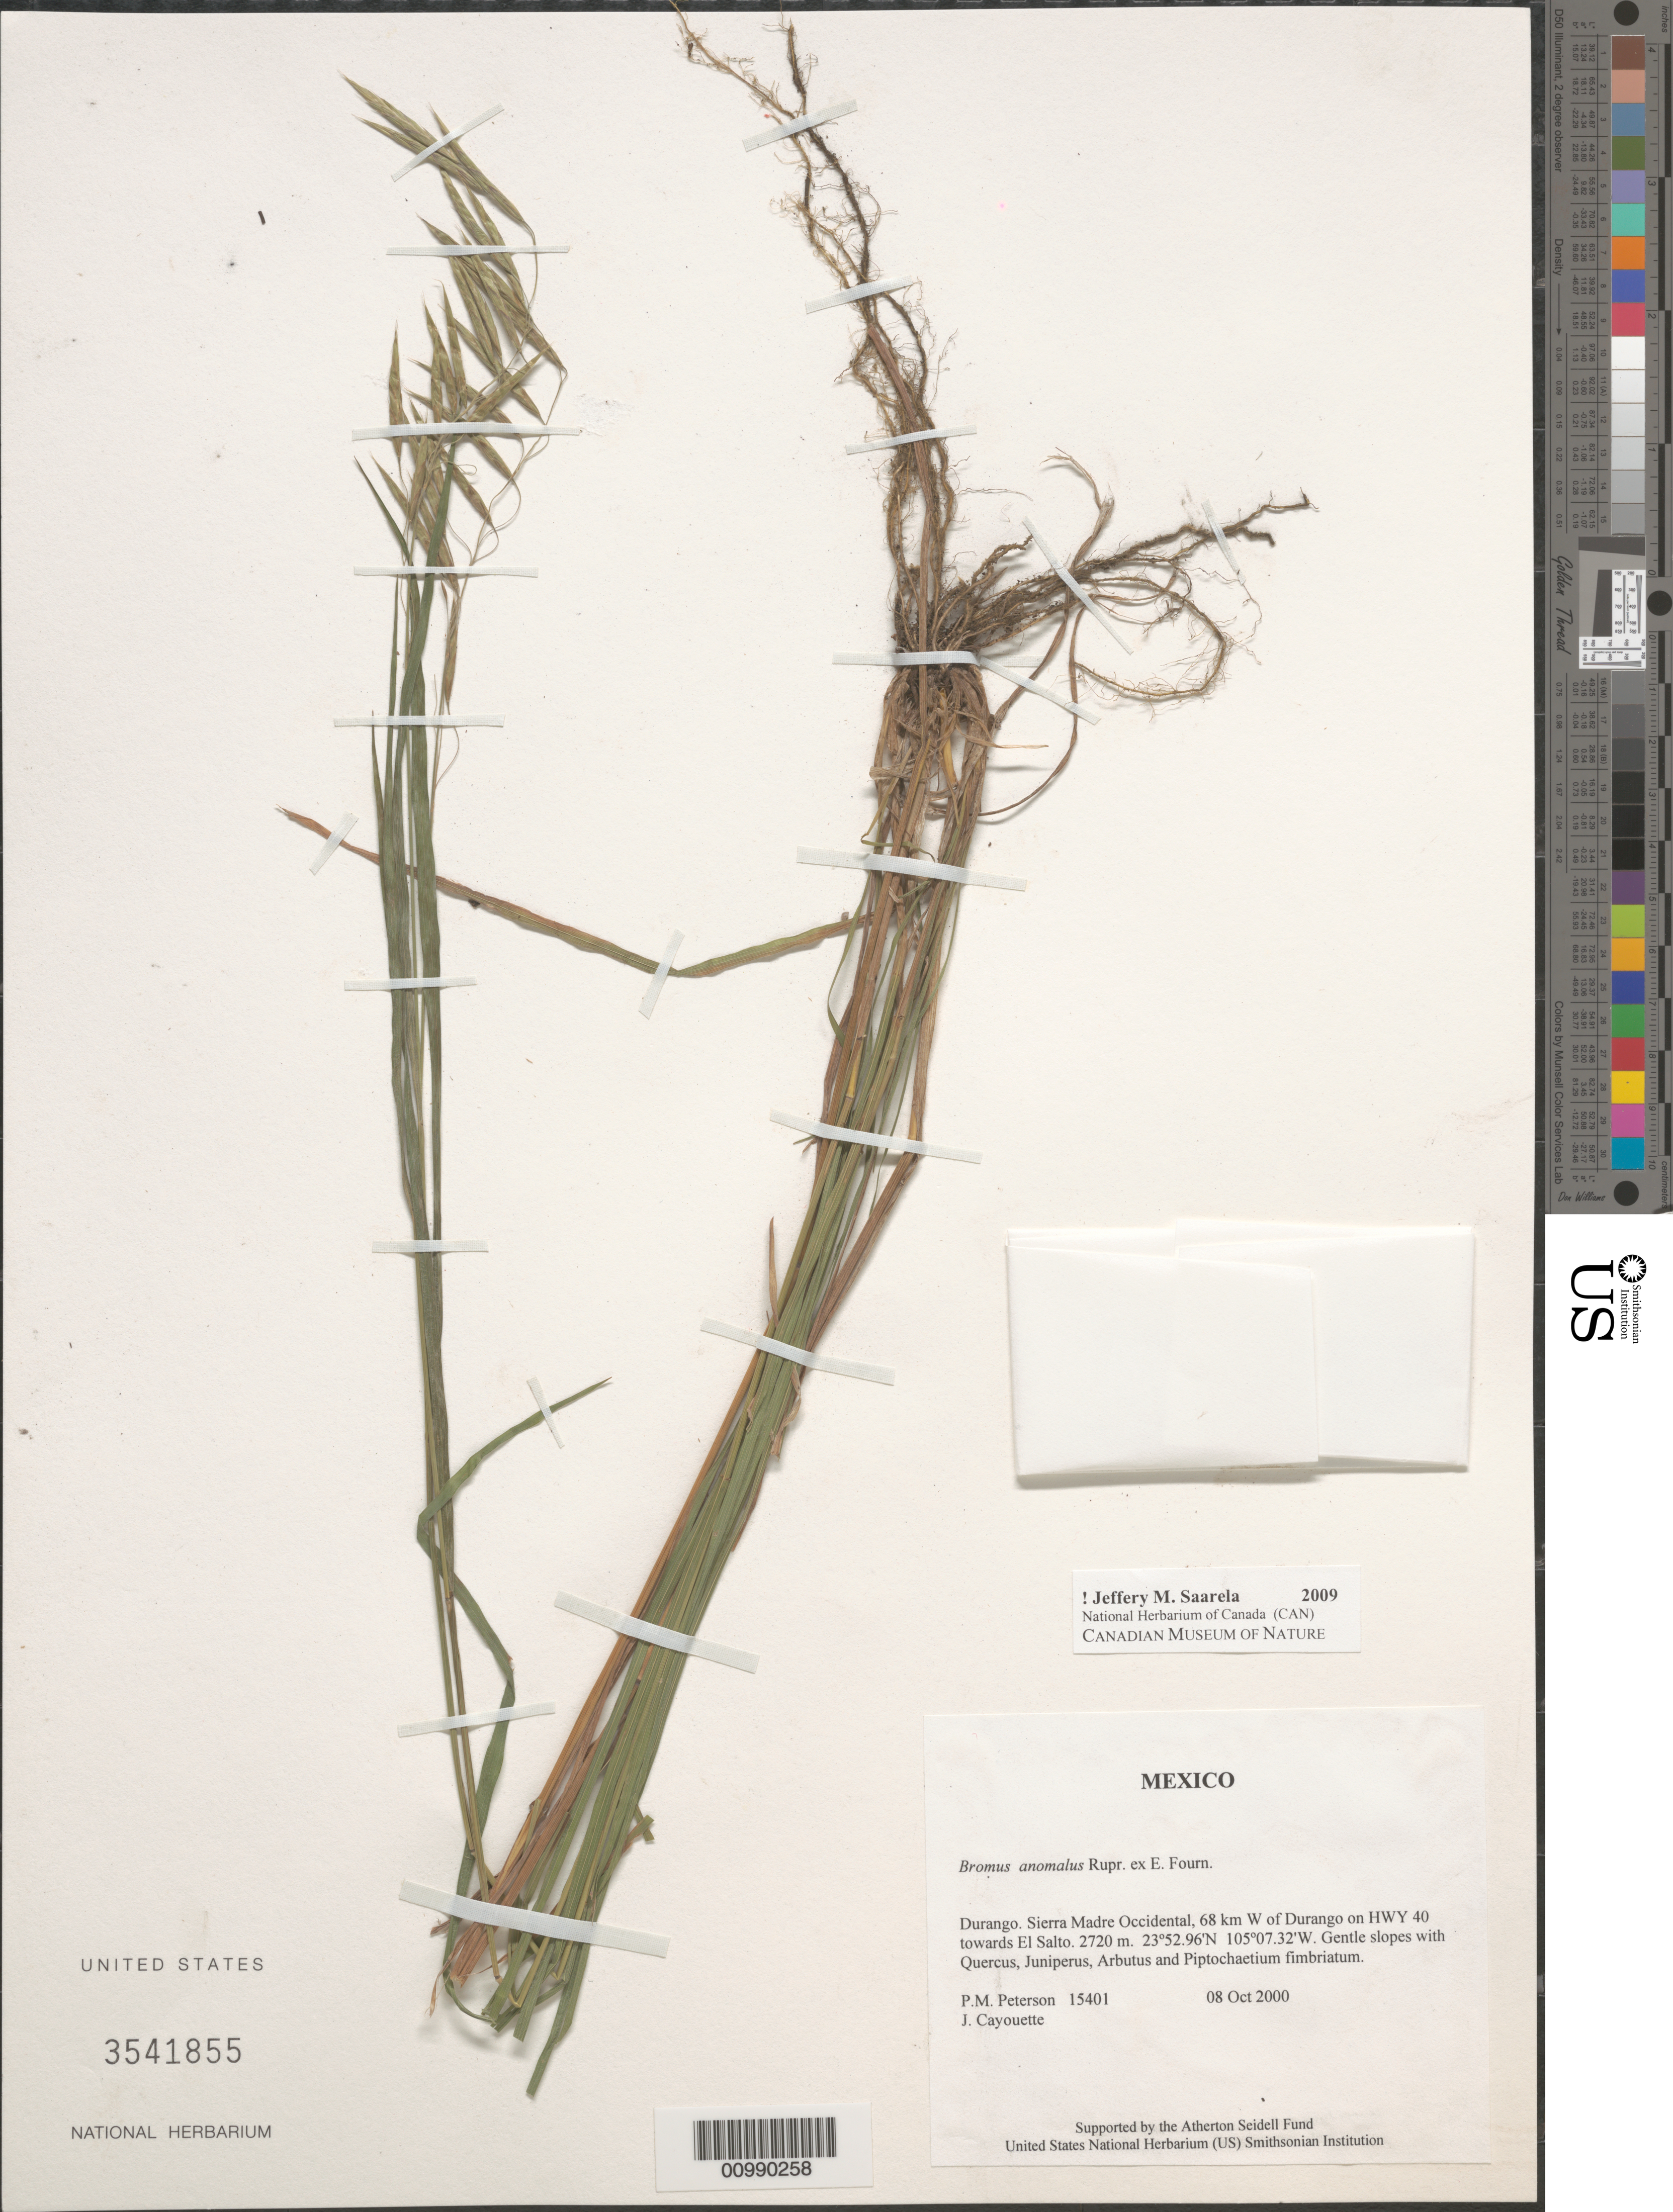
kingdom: Plantae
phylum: Tracheophyta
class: Liliopsida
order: Poales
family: Poaceae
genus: Bromus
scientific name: Bromus anomalus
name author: Rupr. ex E. Fourn.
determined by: Saarela, J. M., (CAN), Canadian Museum of Nature (CANADA)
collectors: P. M. Peterson & J. Cayouette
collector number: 15401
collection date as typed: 08 Oct 2000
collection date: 2000-10-08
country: Mexico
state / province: Durango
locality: Sierra Madre Occidental, 68 km W of Durango on HWY 40 towards El Salto.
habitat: Gentle slopes with Quercus, Juniperus, Arbutus and Piptochaetium fimbriatum.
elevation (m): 2720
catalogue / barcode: US 3541855